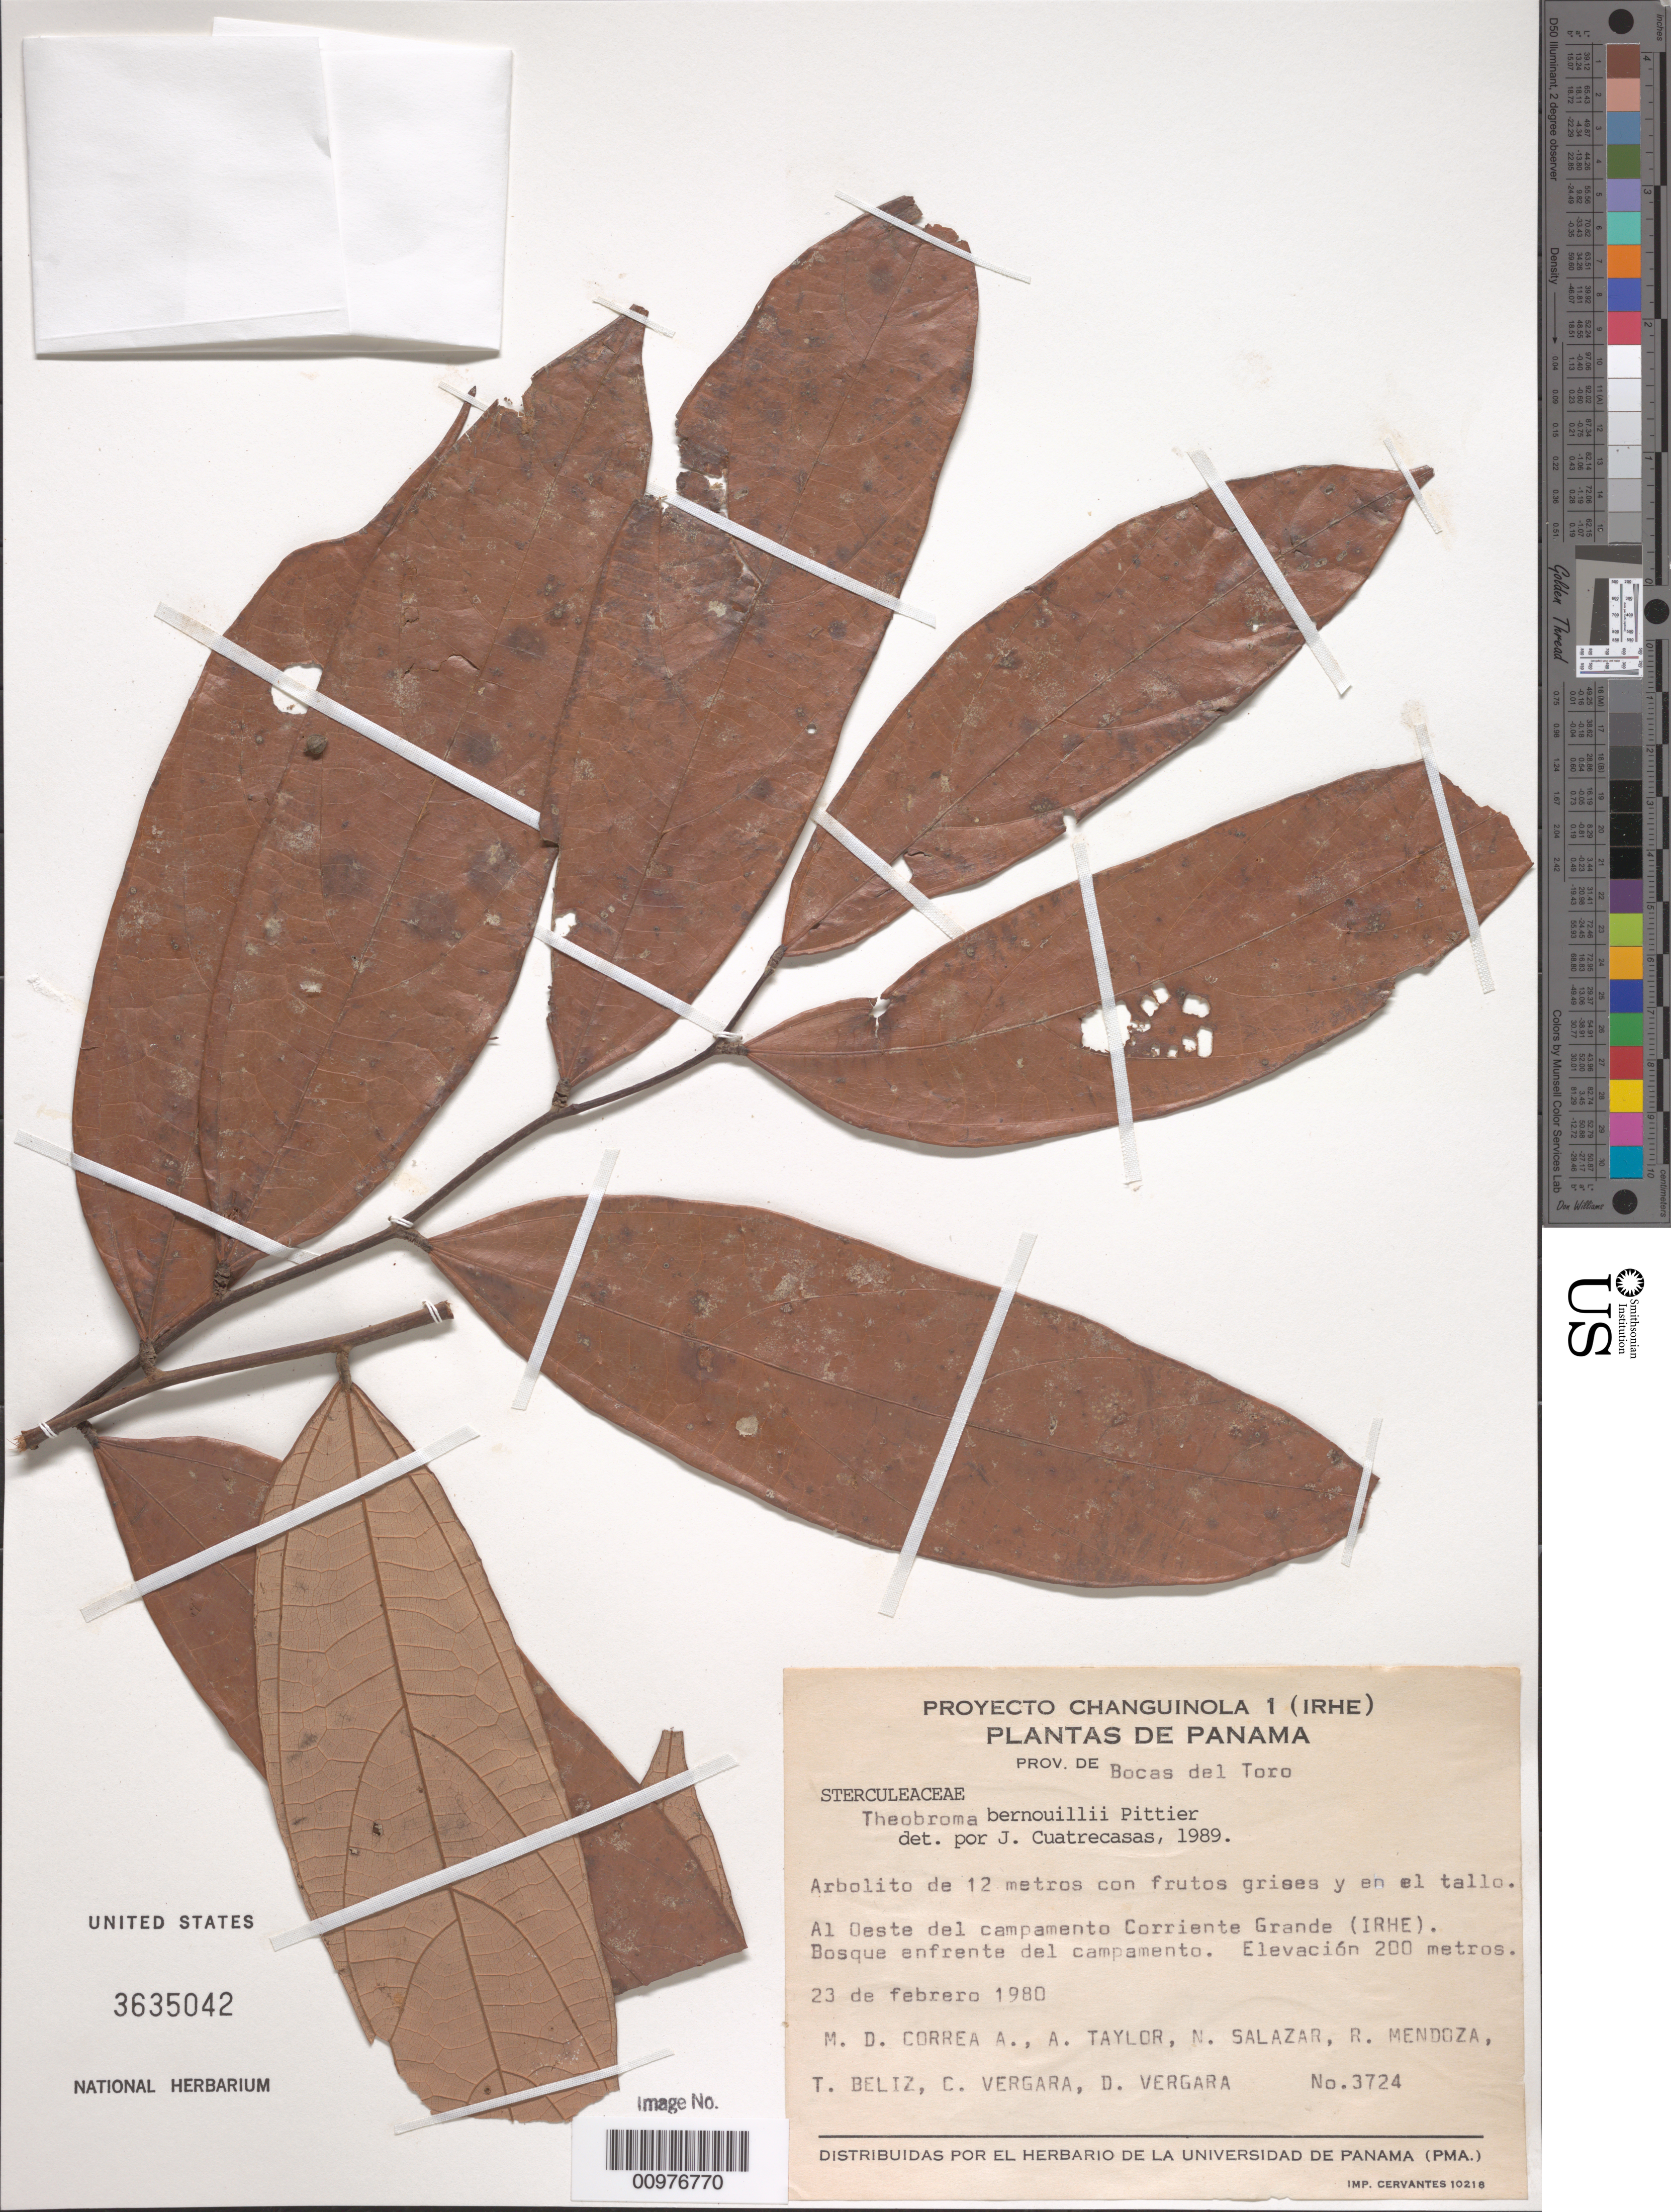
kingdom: Plantae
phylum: Tracheophyta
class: Magnoliopsida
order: Malvales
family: Malvaceae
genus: Theobroma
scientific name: Theobroma glaucum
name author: H. Karst.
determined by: Dorr, L. J., (BOT), Smithsonian Institution - National Museum of Natural History (UNITED STATES)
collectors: M. D. Corrêa-A. et al.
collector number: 3724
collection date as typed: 23 de febrero 1980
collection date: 1980-02-23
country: Panama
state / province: Bocas del Toro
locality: Al Oeste del campamento Corriente Grande (IRHE). Enfrente del campamento.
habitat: Bosque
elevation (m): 200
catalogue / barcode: US 3635042